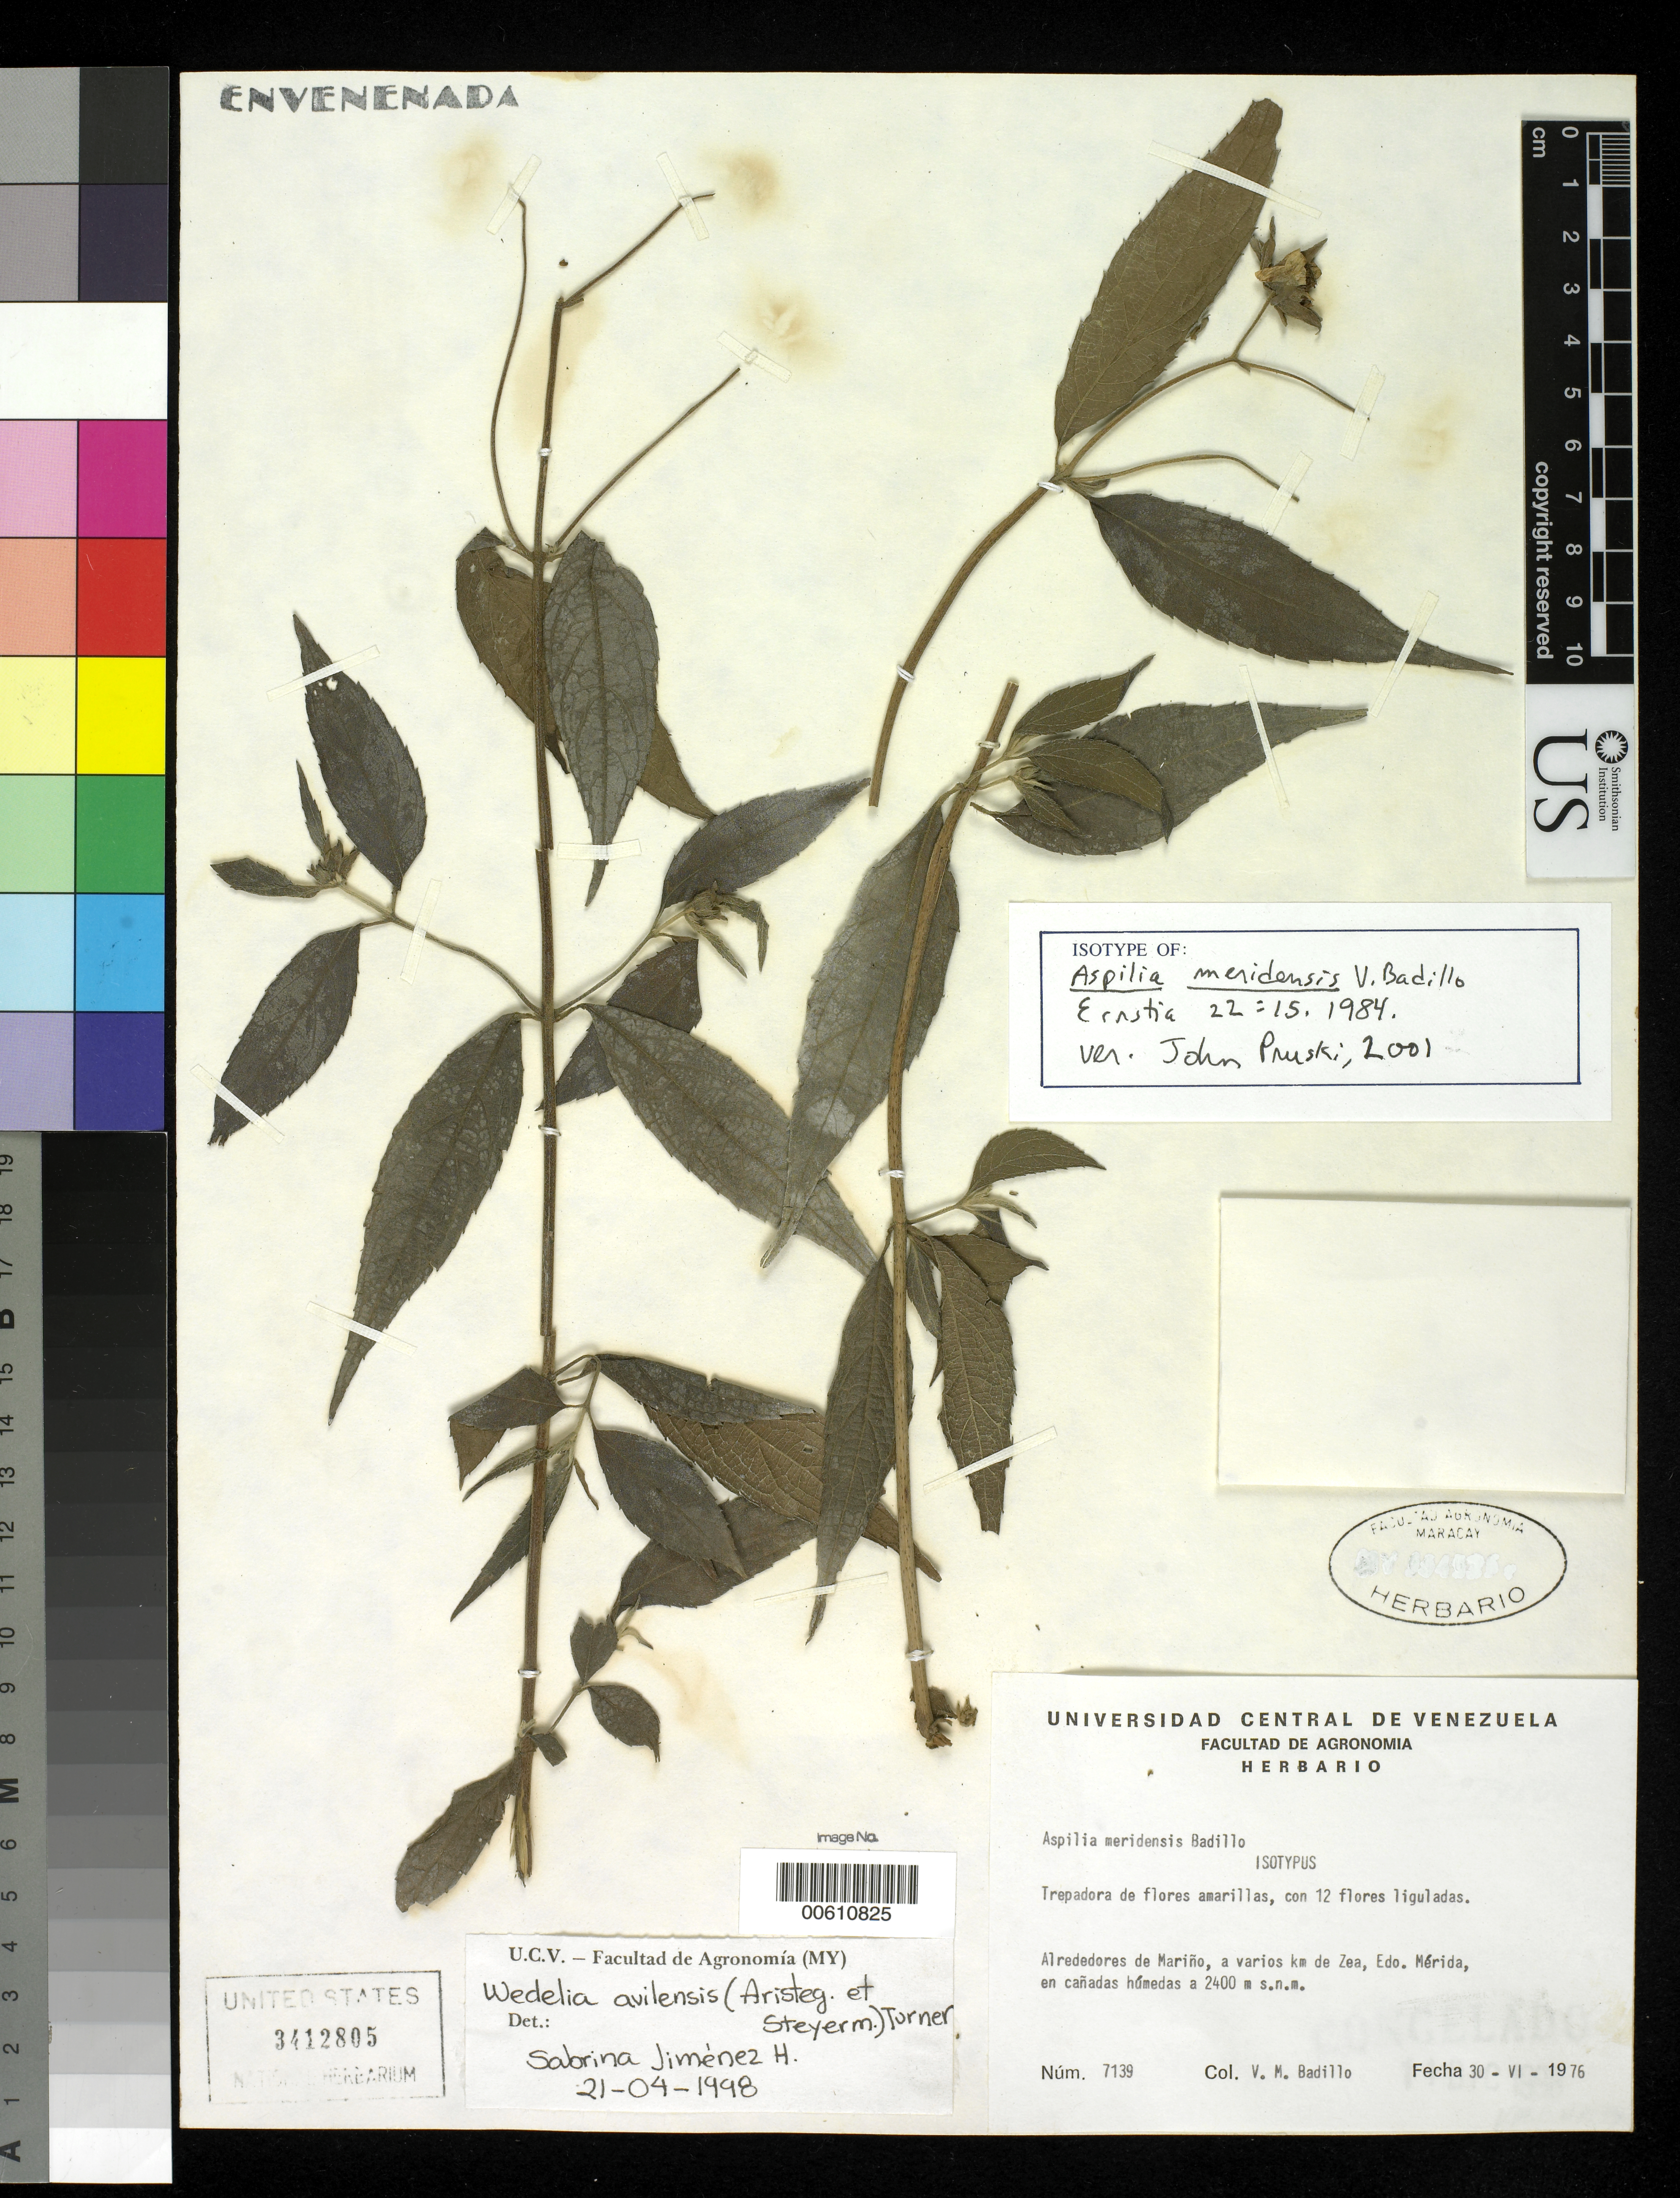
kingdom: Plantae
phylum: Tracheophyta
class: Magnoliopsida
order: Asterales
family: Asteraceae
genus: Aspilia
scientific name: Aspilia meridensis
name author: V.M. Badillo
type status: Isotype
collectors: V. Badillo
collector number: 7139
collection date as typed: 30 Jun 1976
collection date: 1976-06-30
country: Venezuela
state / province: Mérida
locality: Alrededores de Mariño, a varios km de Zea, en cañadas humédas a 2400 m s.n.m.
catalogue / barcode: US 3412805